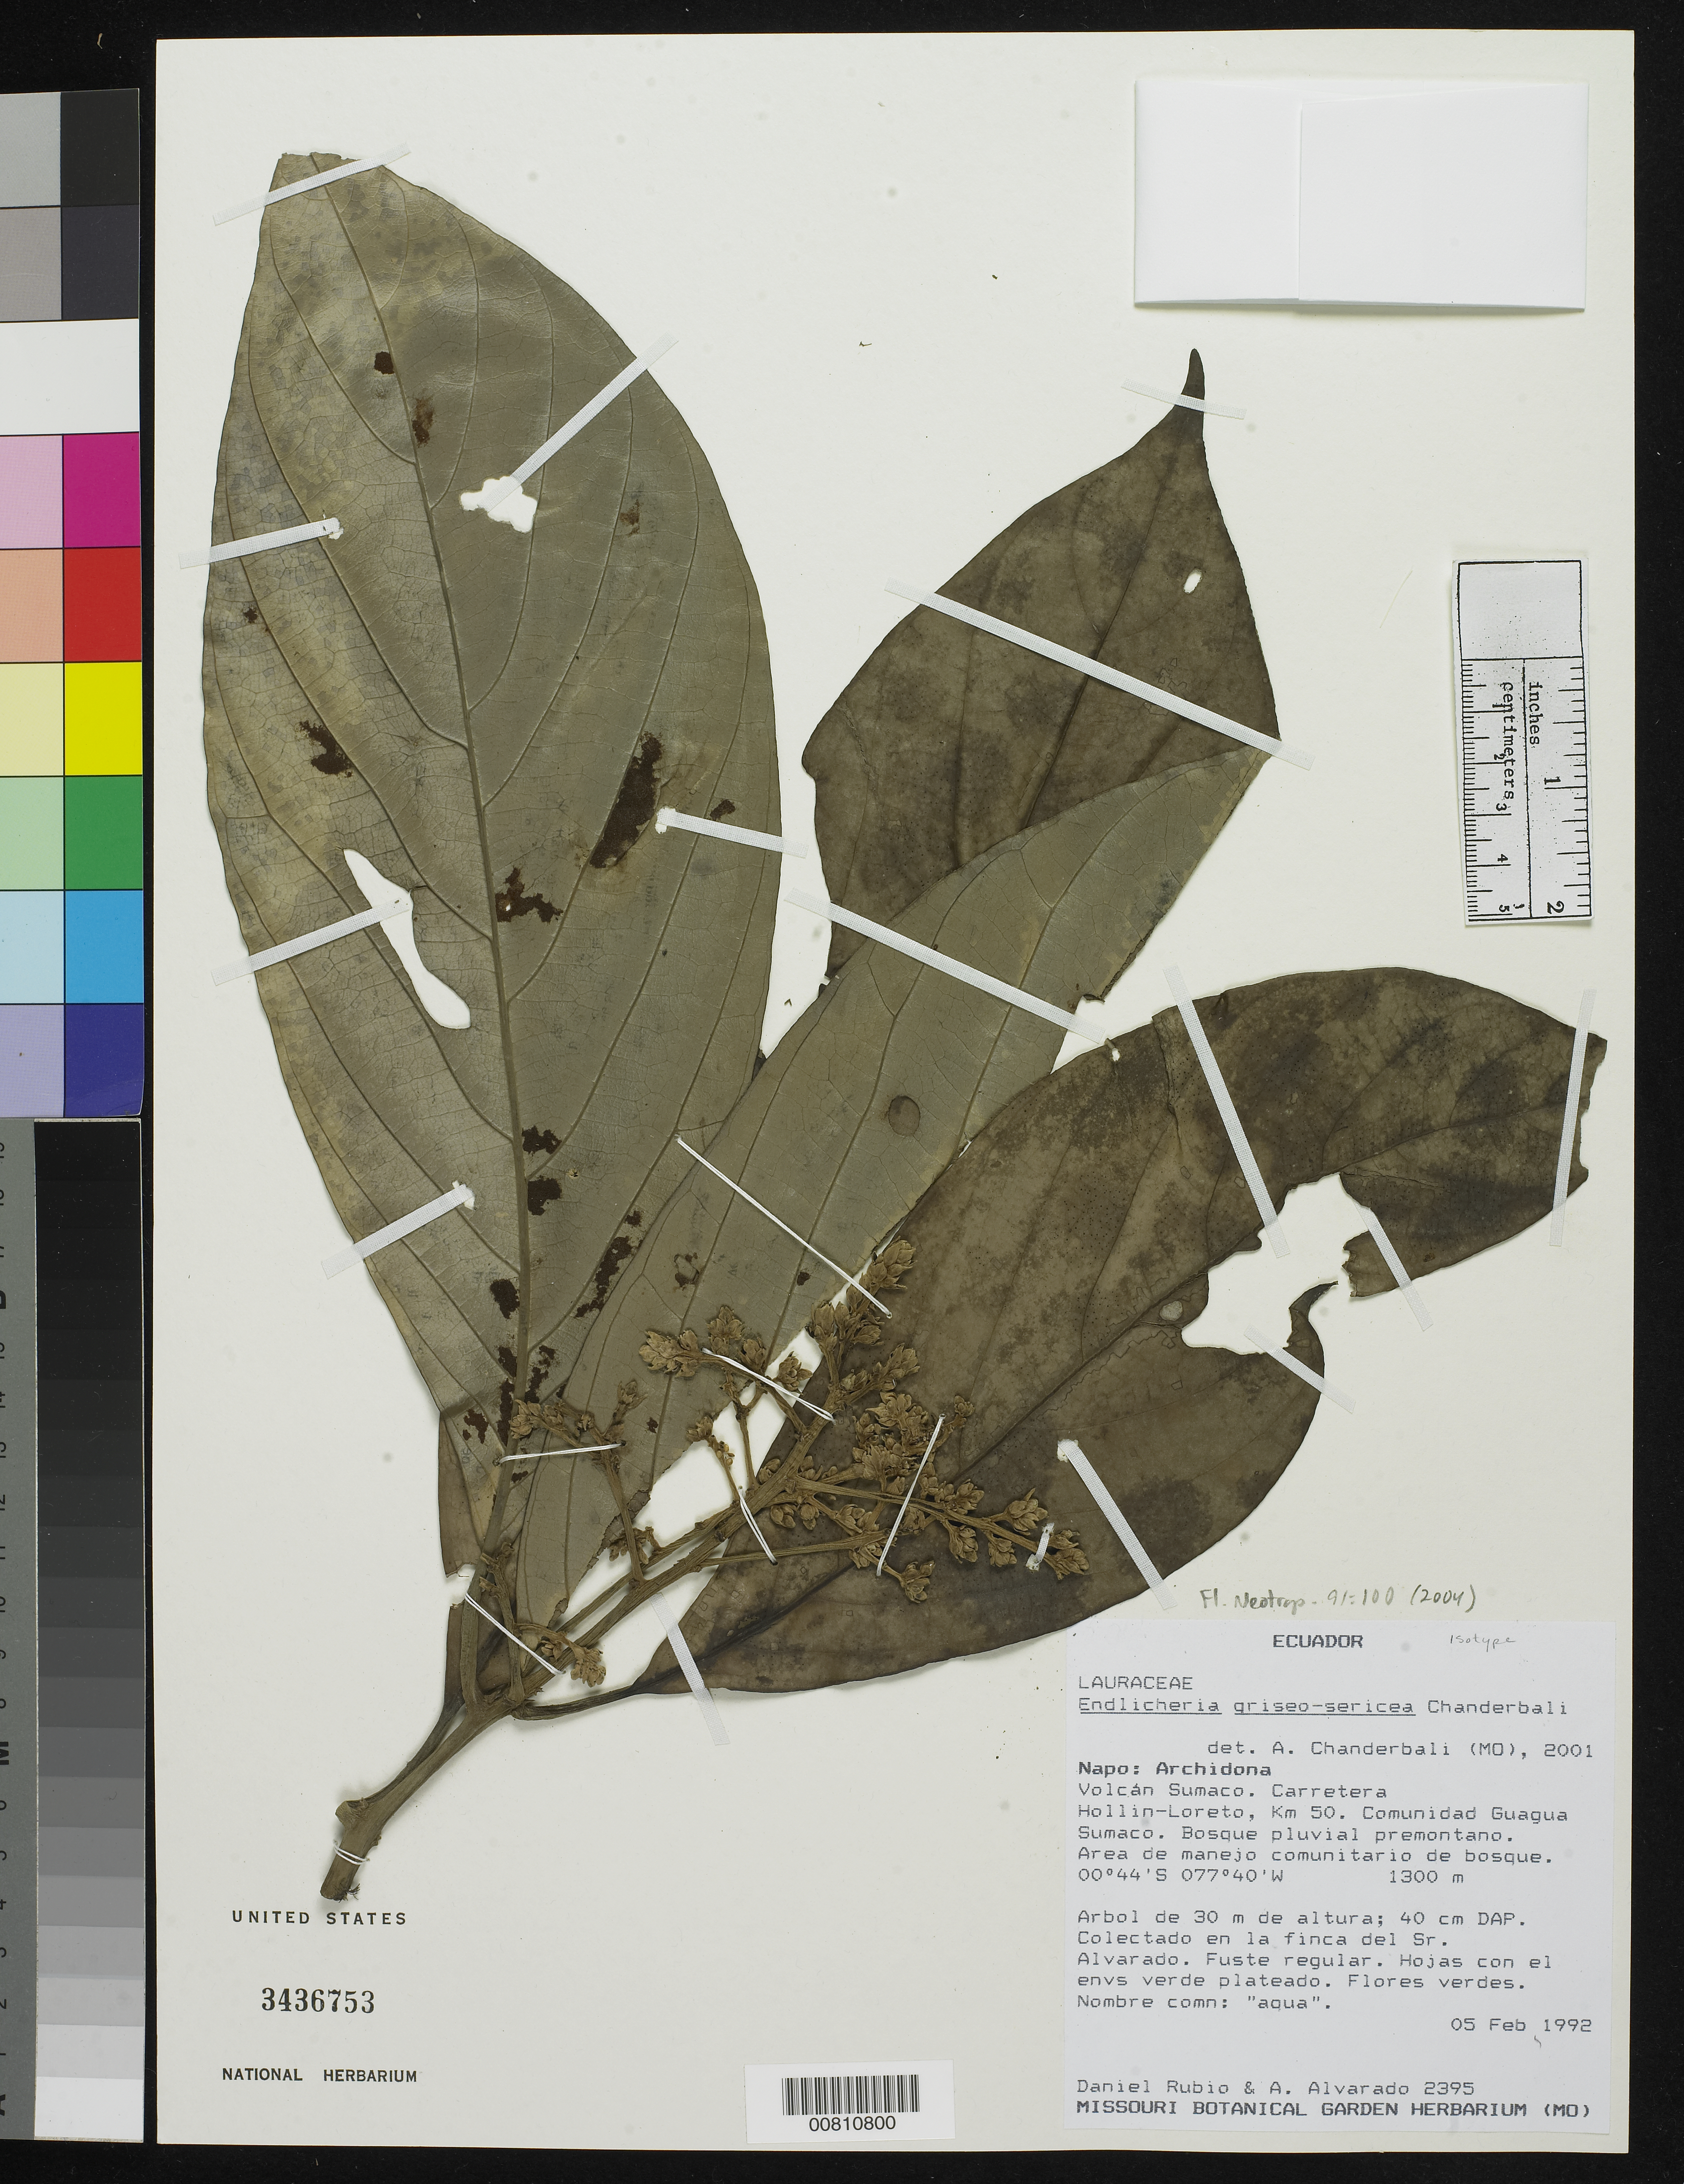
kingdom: Plantae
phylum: Tracheophyta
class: Magnoliopsida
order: Laurales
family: Lauraceae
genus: Endlicheria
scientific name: Endlicheria griseo-sericea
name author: Chanderb.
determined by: Chanderbali, Andre Shashi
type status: Isotype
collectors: D. Rubio & A. Alvarado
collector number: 2395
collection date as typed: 05 Feb 1992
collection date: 1992-02-05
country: Ecuador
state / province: Napo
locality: Napo: Archidona. Volcán Sumaco, Carretera Hollin-Loreto, km 50, comunidad Guagua Sumaco.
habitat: Bosque pluvial premontano, area de manejo comunitario de bosque.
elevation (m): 1300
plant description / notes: Holotype at MO.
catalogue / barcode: US 3436753